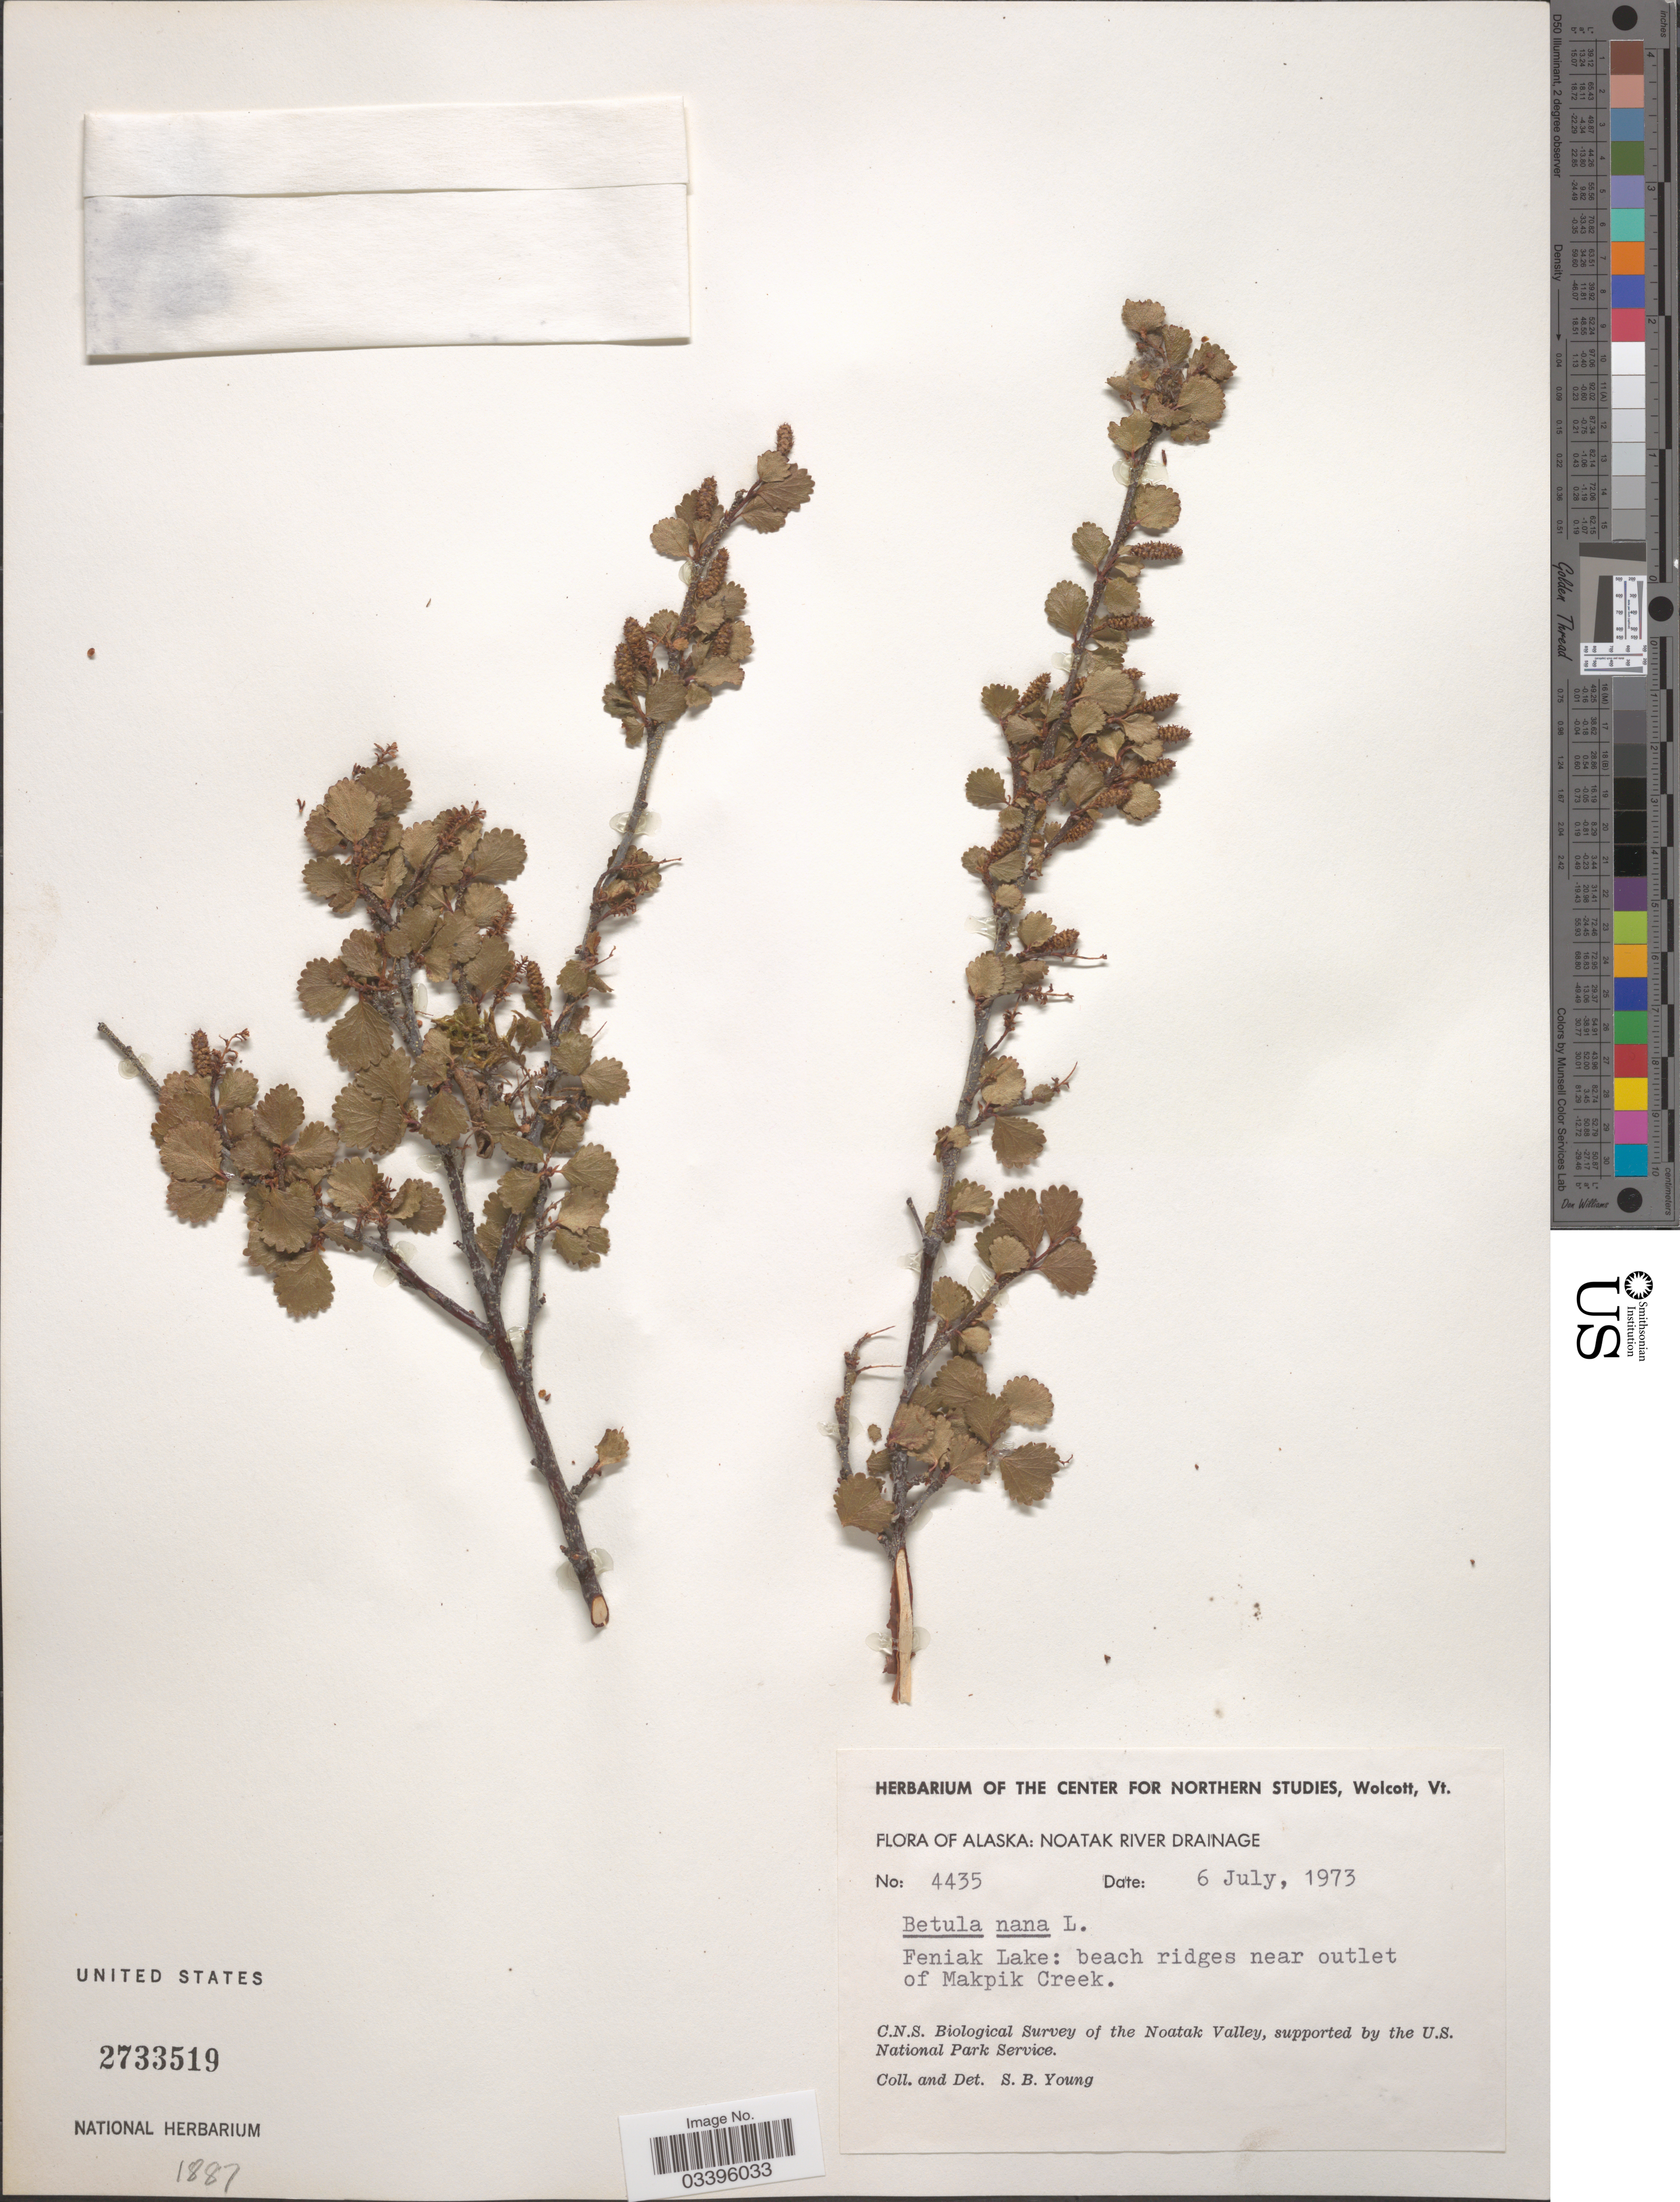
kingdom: Plantae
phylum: Tracheophyta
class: Magnoliopsida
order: Fagales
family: Betulaceae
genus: Betula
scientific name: Betula nana subsp. exilis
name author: L.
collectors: S. Young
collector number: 4435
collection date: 1973-07-06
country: United States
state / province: Alaska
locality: Noatak River Drainage. Feniak Lake: beach ridges near outlet of Makpik Creek. Noatak Valley.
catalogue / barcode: US 2733519